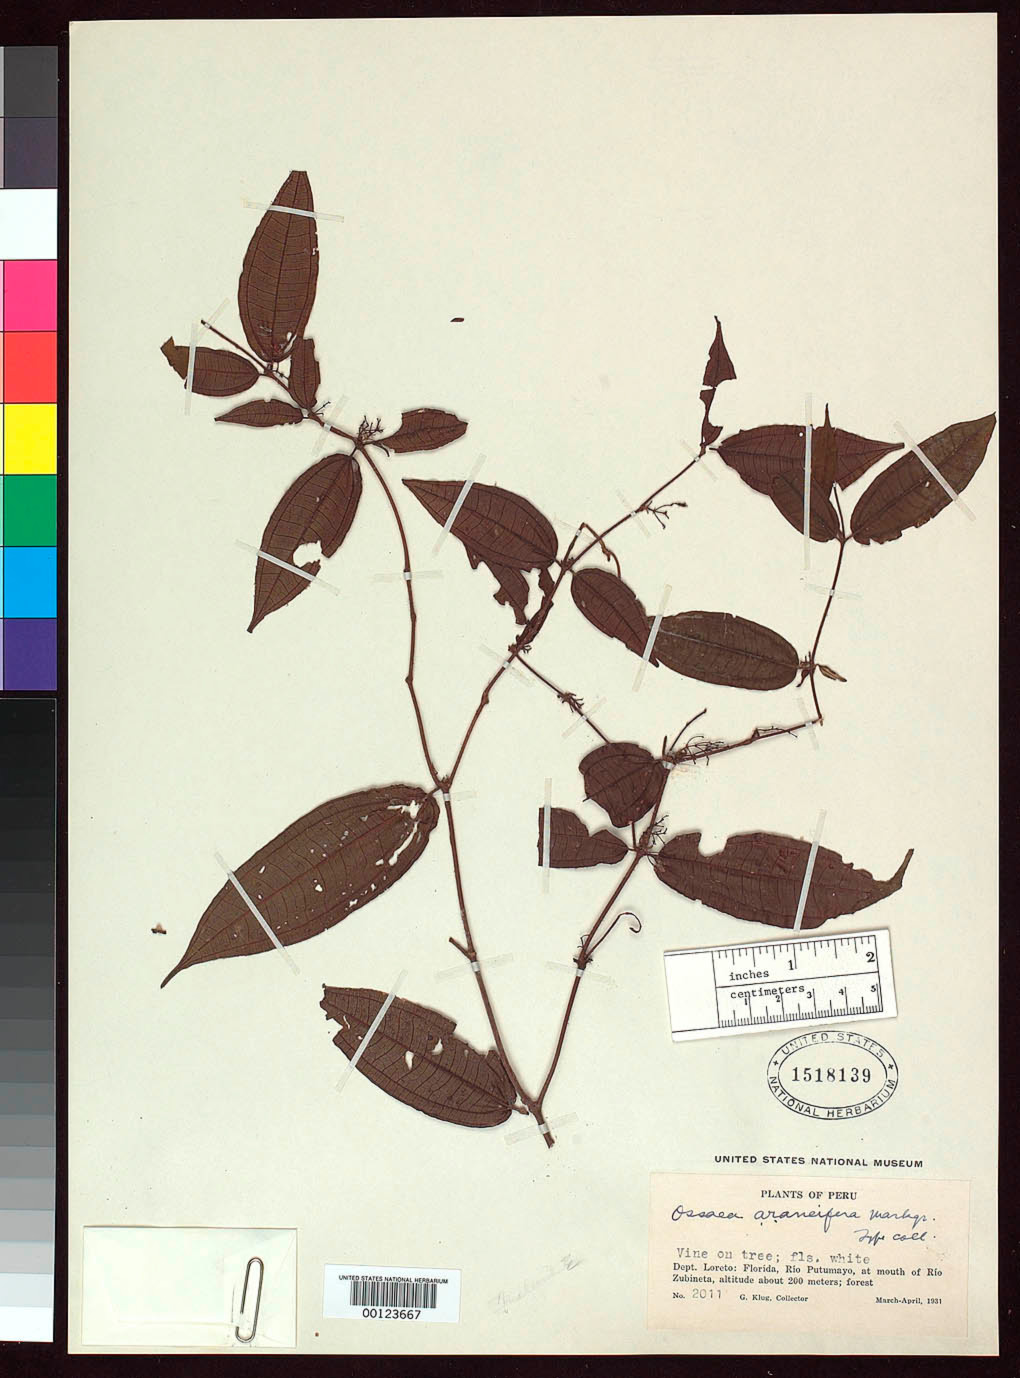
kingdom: Plantae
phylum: Tracheophyta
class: Magnoliopsida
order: Myrtales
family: Melastomataceae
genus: Ossaea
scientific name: Ossaea araneifera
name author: Markgr.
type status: Isotype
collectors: G. Klug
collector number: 2011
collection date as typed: Mar 1931 to -- Apr 1931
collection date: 1931-03/1931-04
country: Peru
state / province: Loreto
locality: Florida.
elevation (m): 200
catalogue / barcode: US 1518139